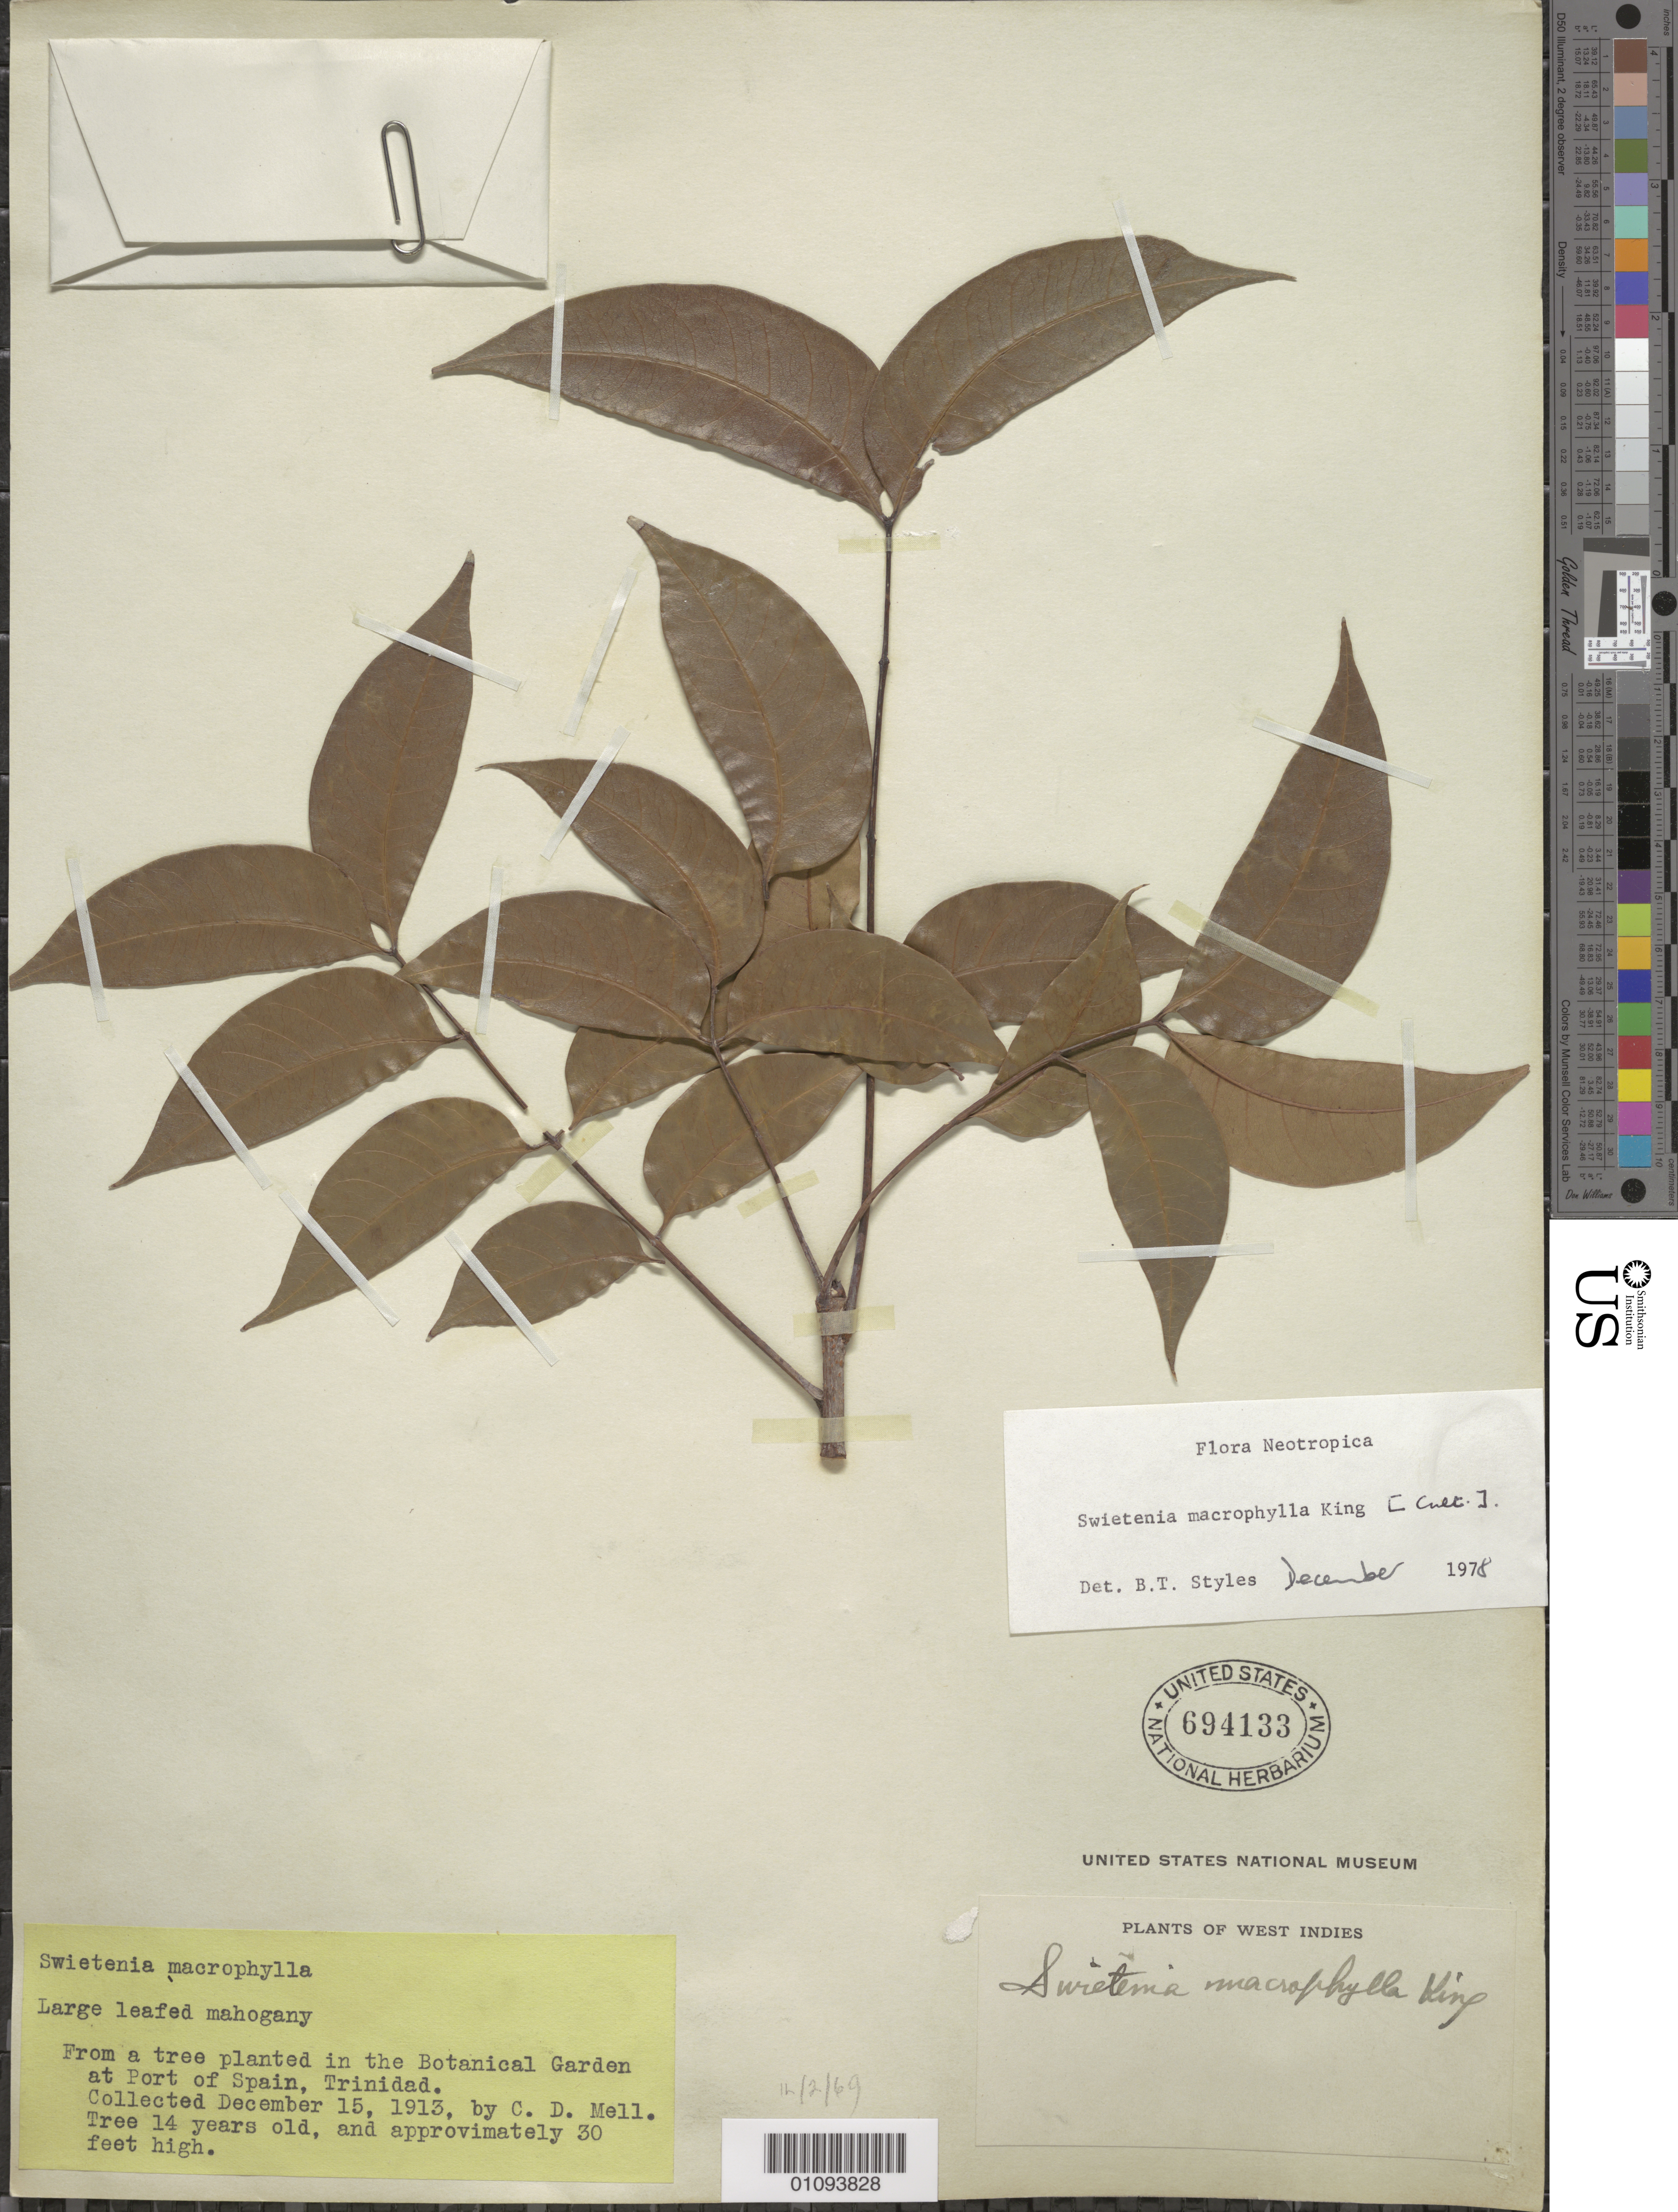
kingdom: Plantae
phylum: Tracheophyta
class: Magnoliopsida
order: Sapindales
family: Meliaceae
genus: Swietenia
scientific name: Swietenia macrophylla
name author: King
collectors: C. D. Mell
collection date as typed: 15 Dec 1913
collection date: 1913-12-15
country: Trinidad and Tobago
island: Trinidad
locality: Botanical Garden at Port of Spain, Trinidad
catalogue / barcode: US 694133